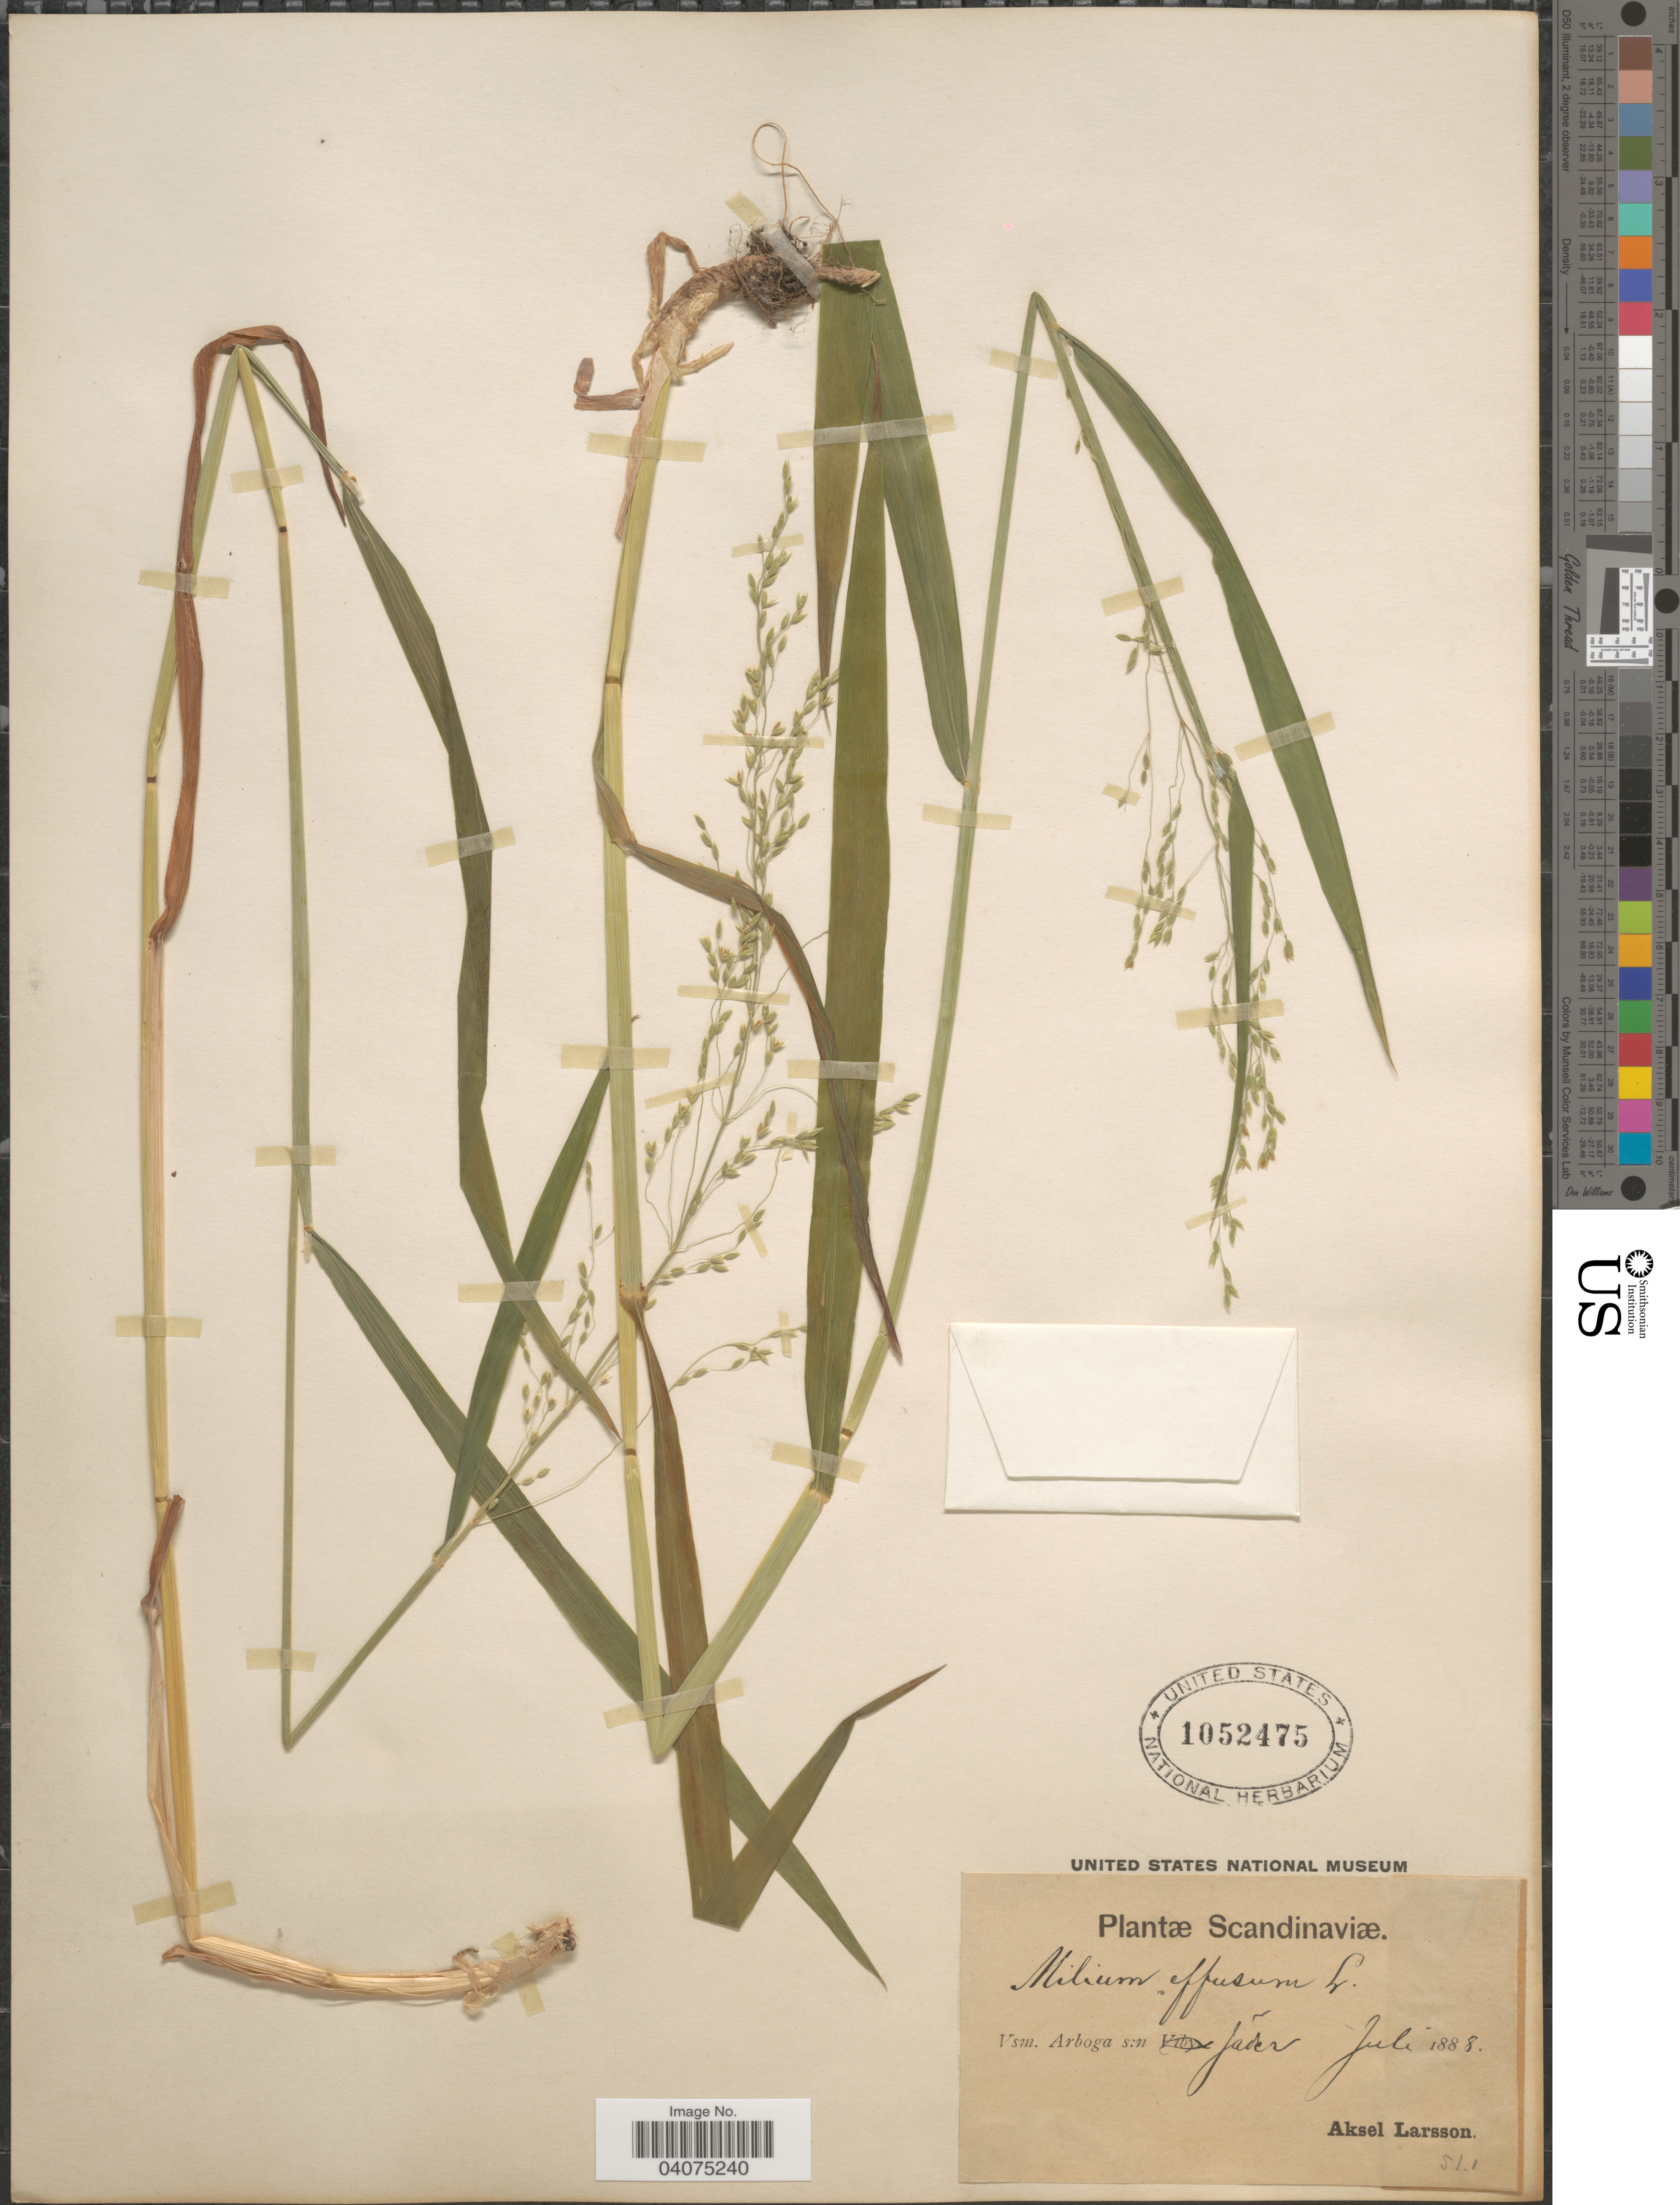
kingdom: Plantae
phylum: Tracheophyta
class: Liliopsida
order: Poales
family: Poaceae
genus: Milium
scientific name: Milium effusum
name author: L.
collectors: A. Larsson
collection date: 1888-07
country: Sweden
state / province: Vastmanland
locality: Arboga s:n Jader.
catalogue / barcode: US 1052475